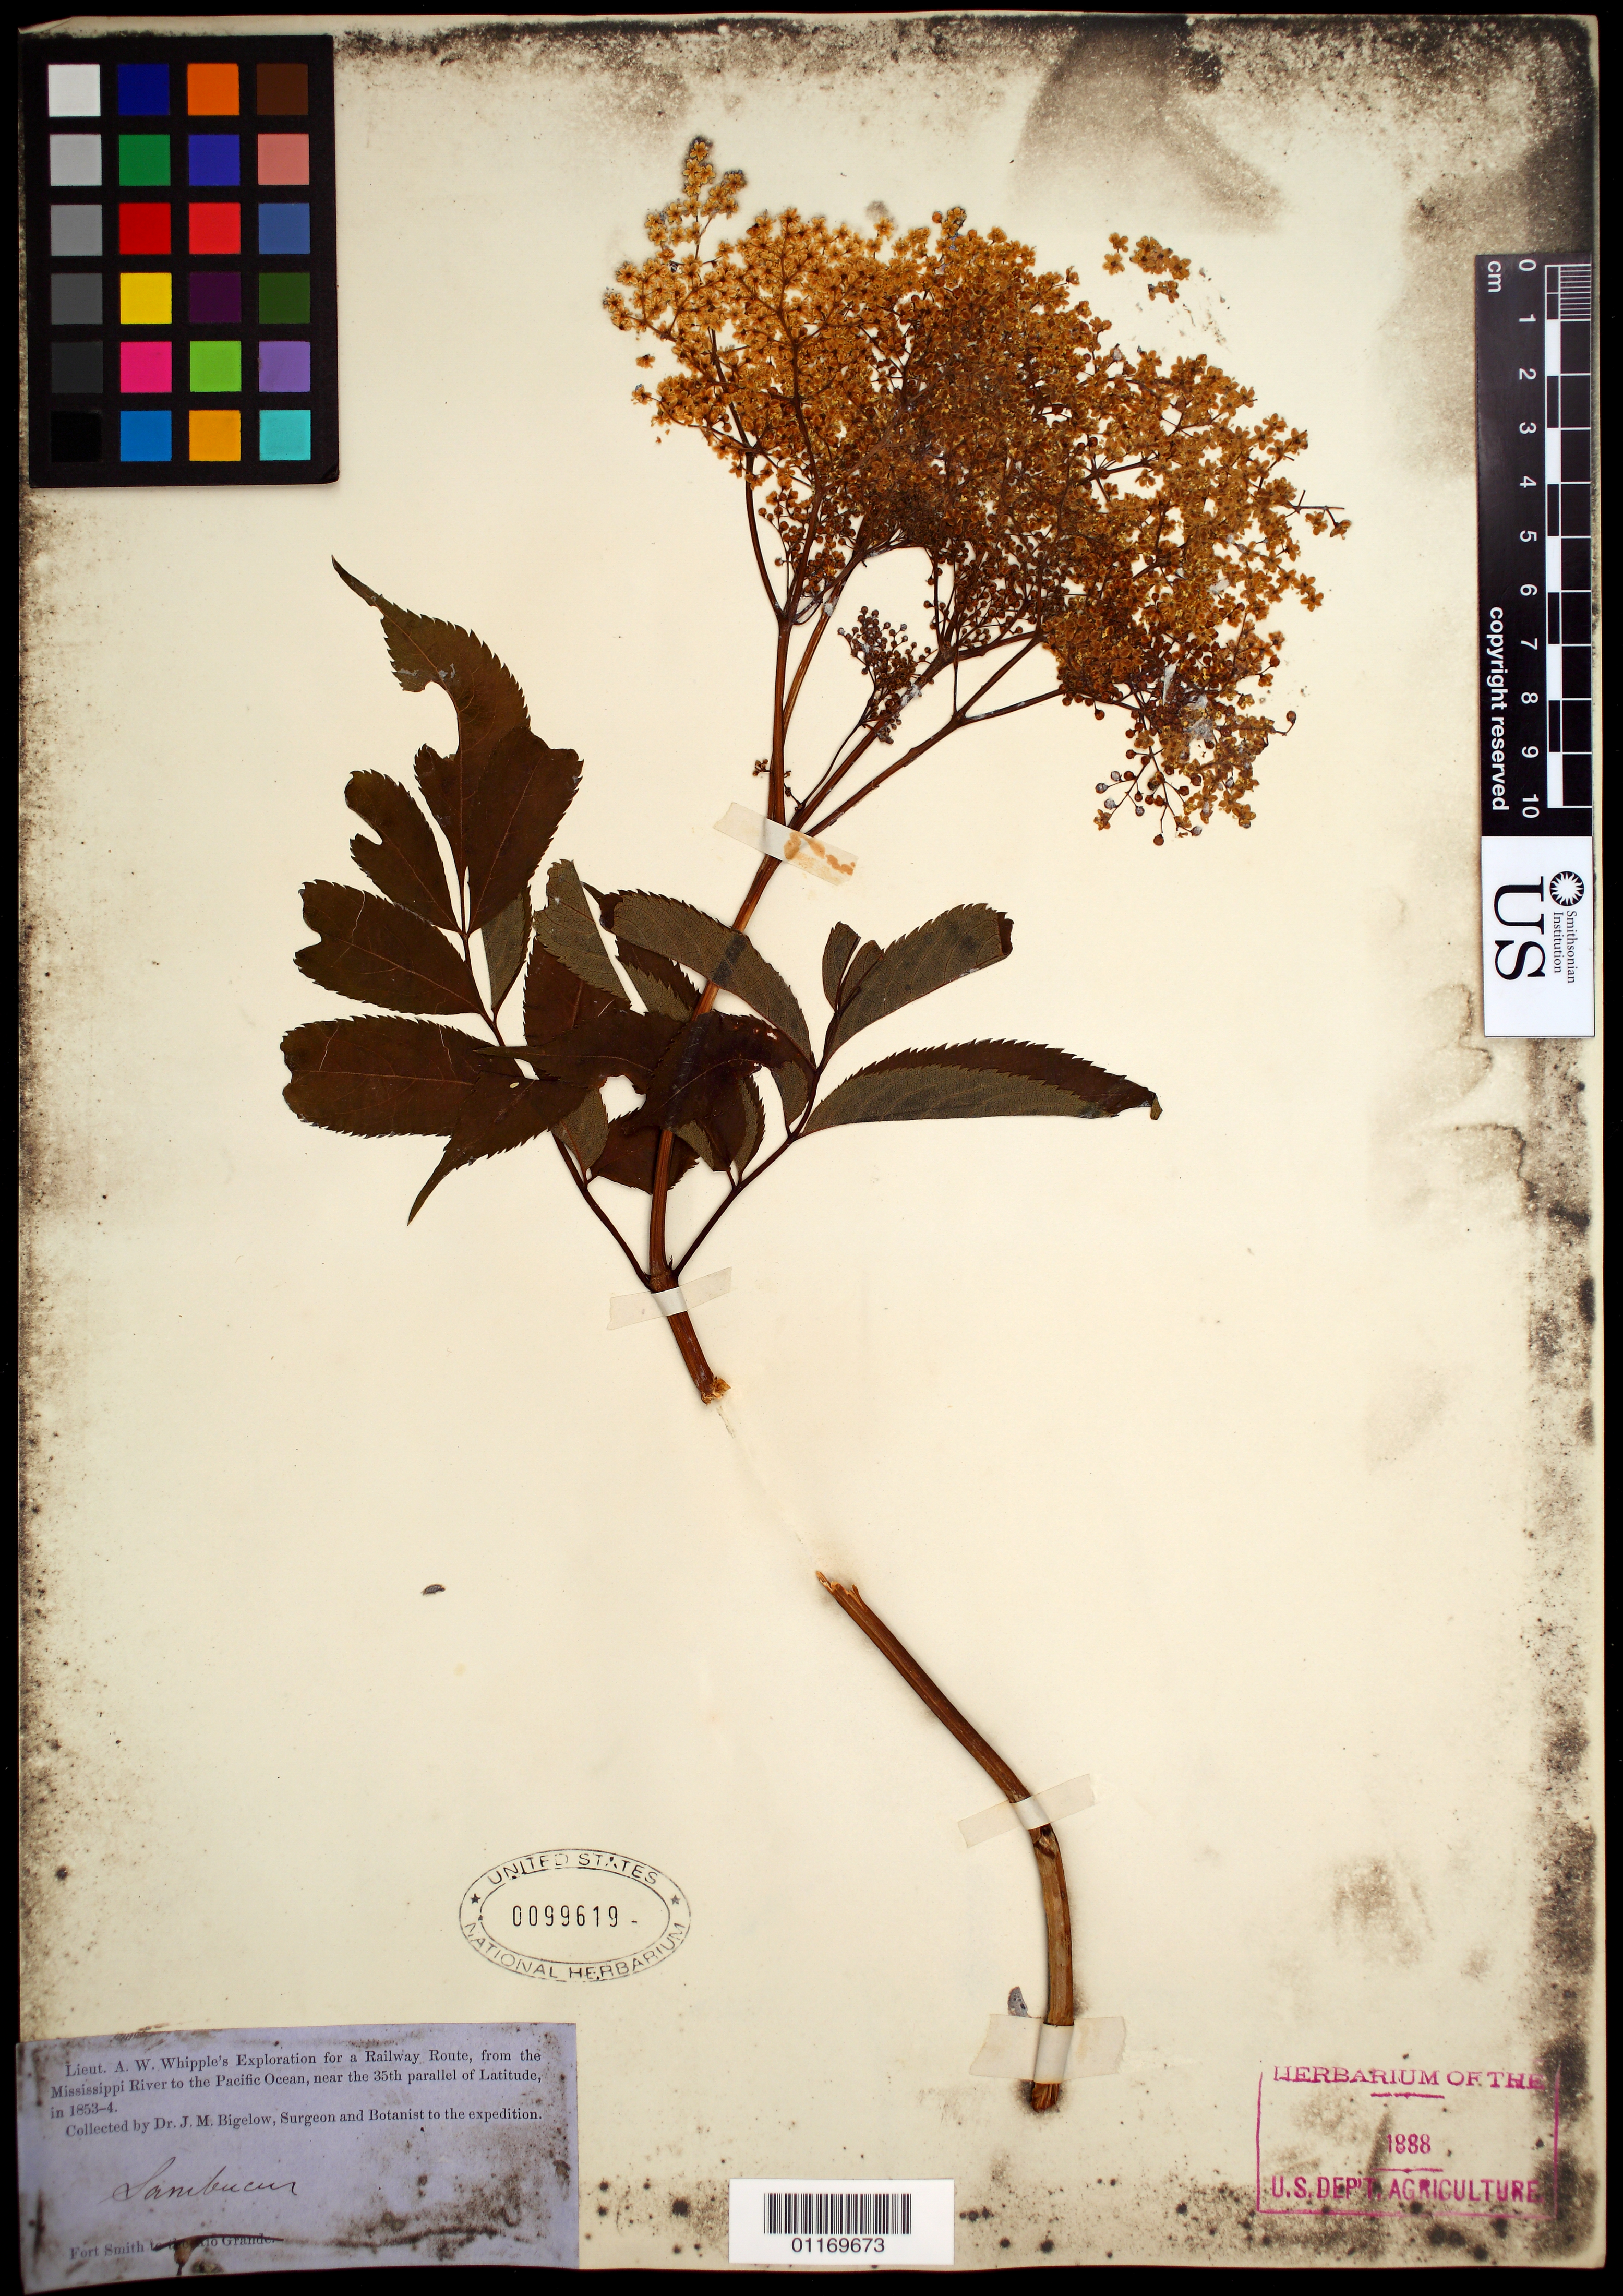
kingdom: Plantae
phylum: Tracheophyta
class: Magnoliopsida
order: Dipsacales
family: Viburnaceae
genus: Sambucus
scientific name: Sambucus canadensis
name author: L.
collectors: J. M. Bigelow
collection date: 1853/1854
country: United States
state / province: Arkansas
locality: Fort Smith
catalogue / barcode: US 99619